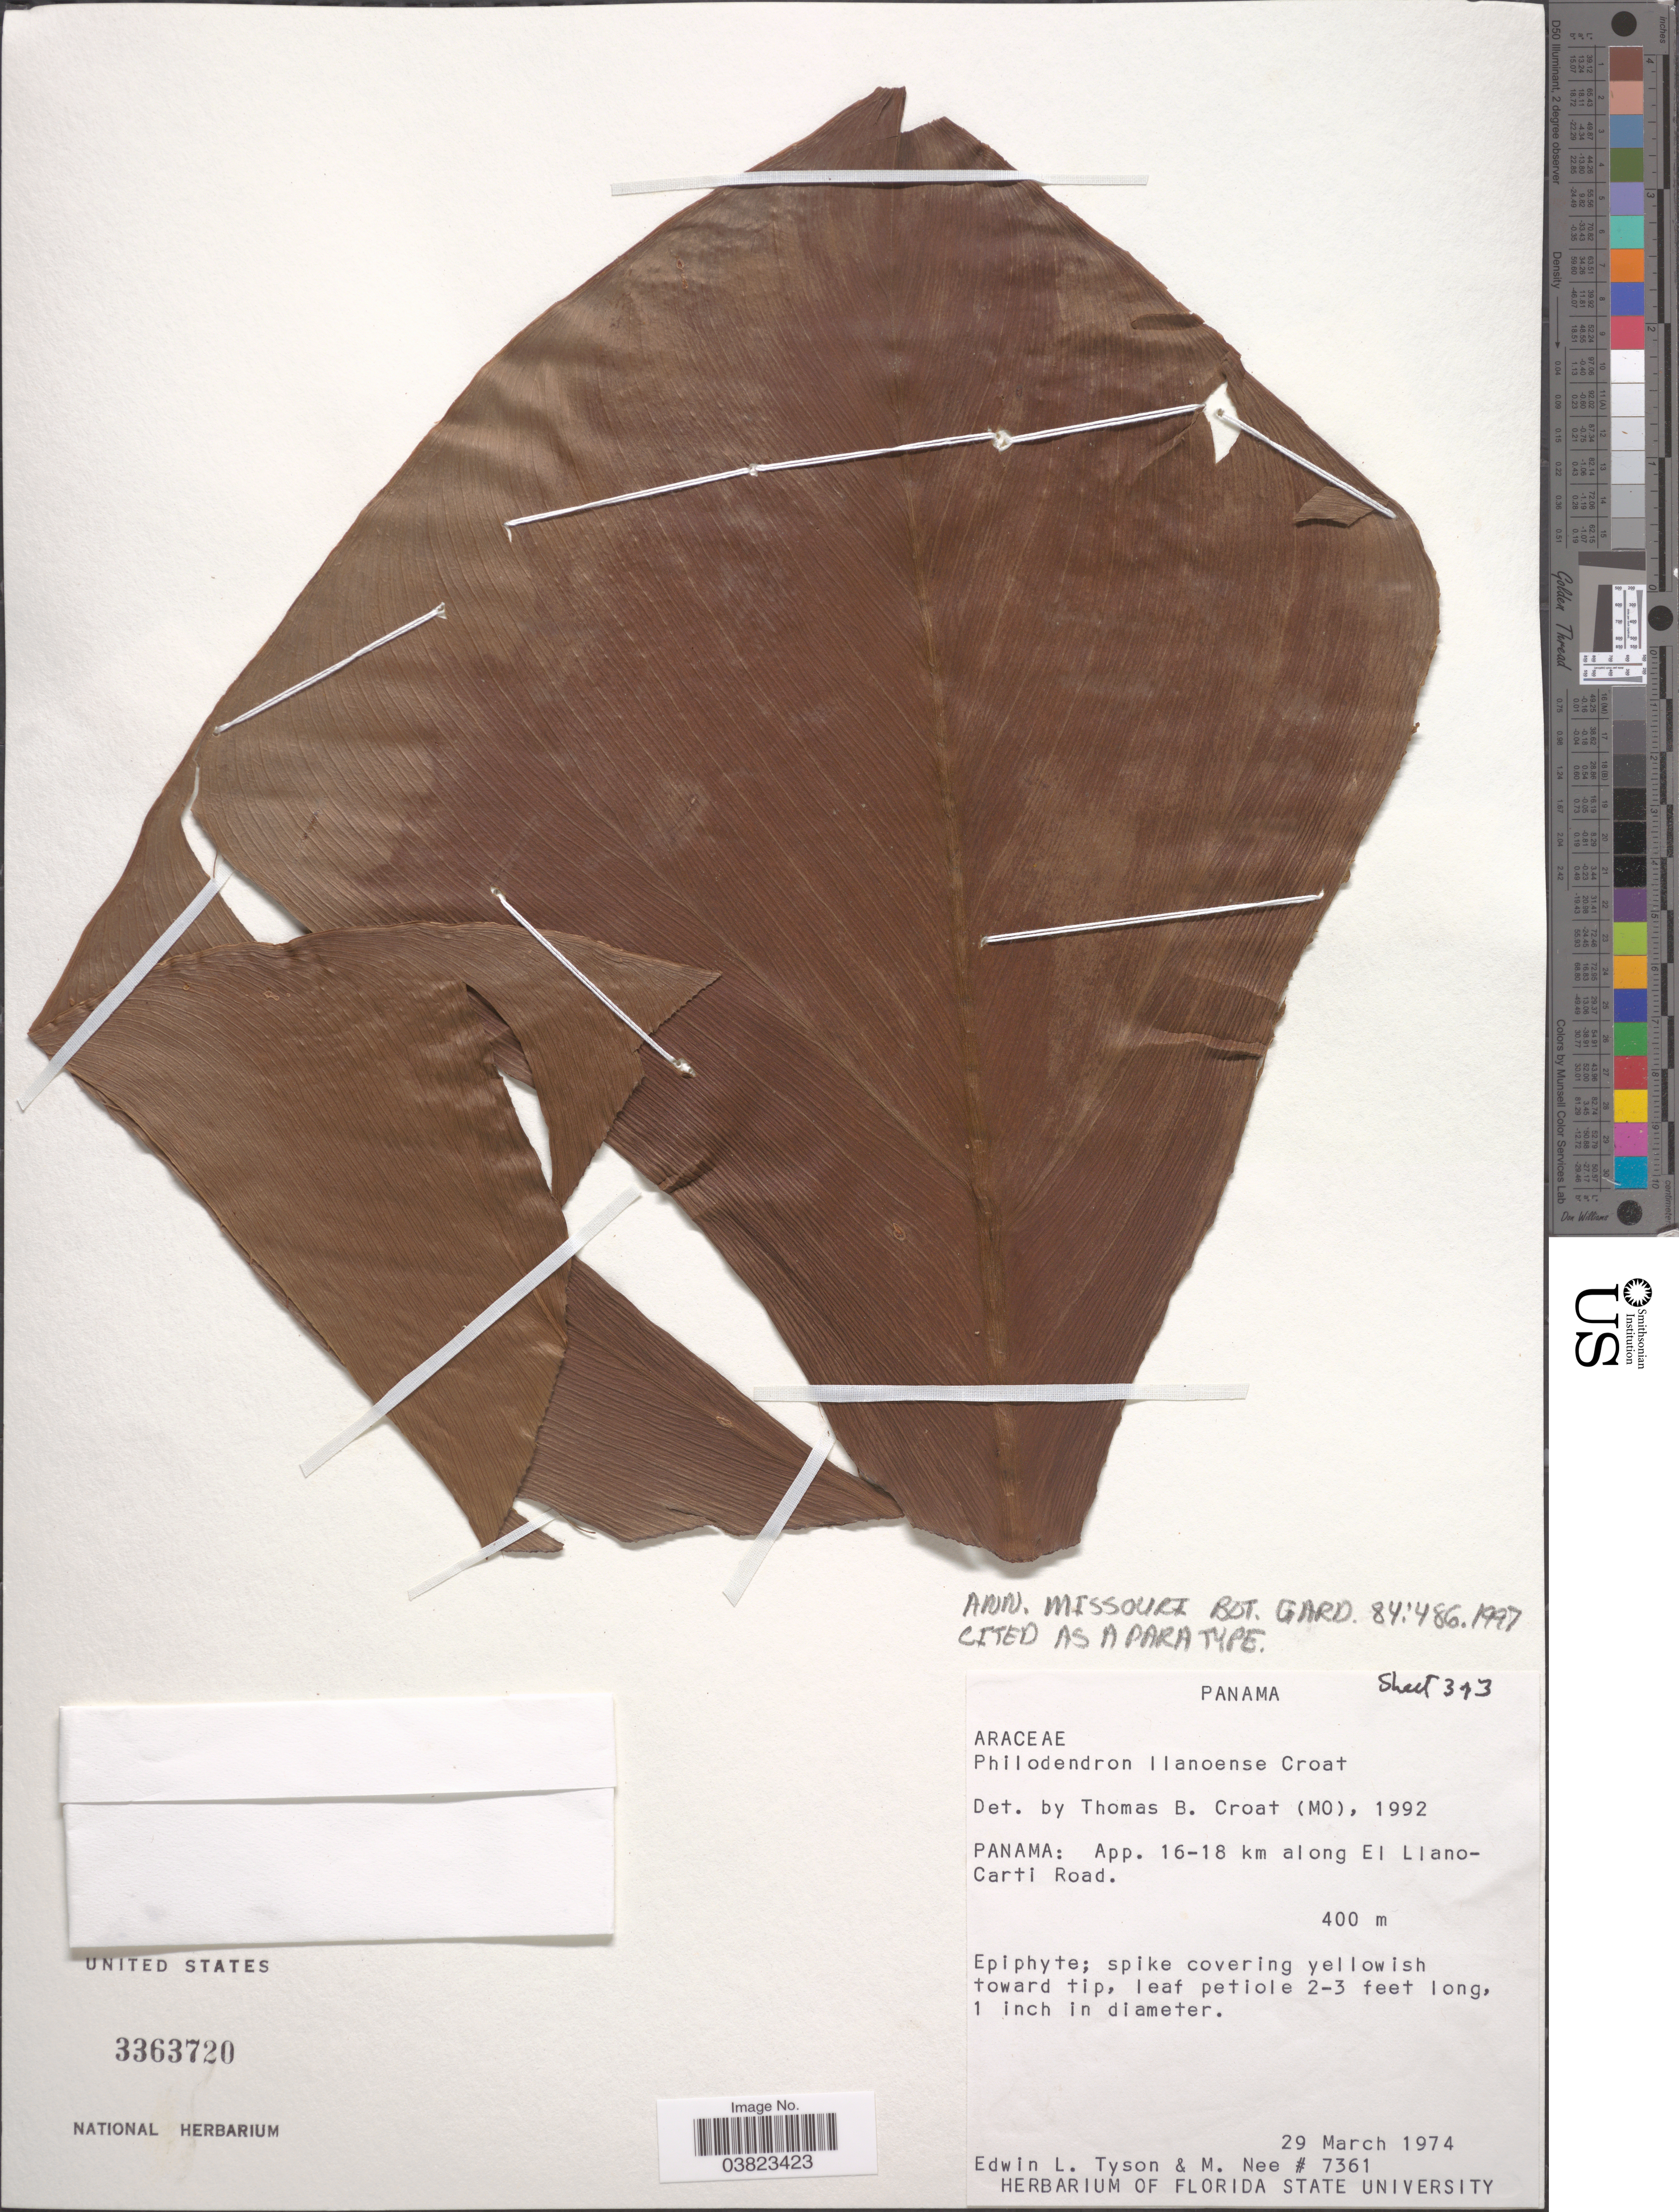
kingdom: Plantae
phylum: Tracheophyta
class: Liliopsida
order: Alismatales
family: Araceae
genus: Philodendron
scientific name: Philodendron llanoense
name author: Croat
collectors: E. L. Tyson & M. Nee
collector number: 7361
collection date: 1974-03-29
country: Panama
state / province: Panamá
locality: App. 16-18 km along El Llano-Carti Road.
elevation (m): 400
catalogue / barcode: US 3363720